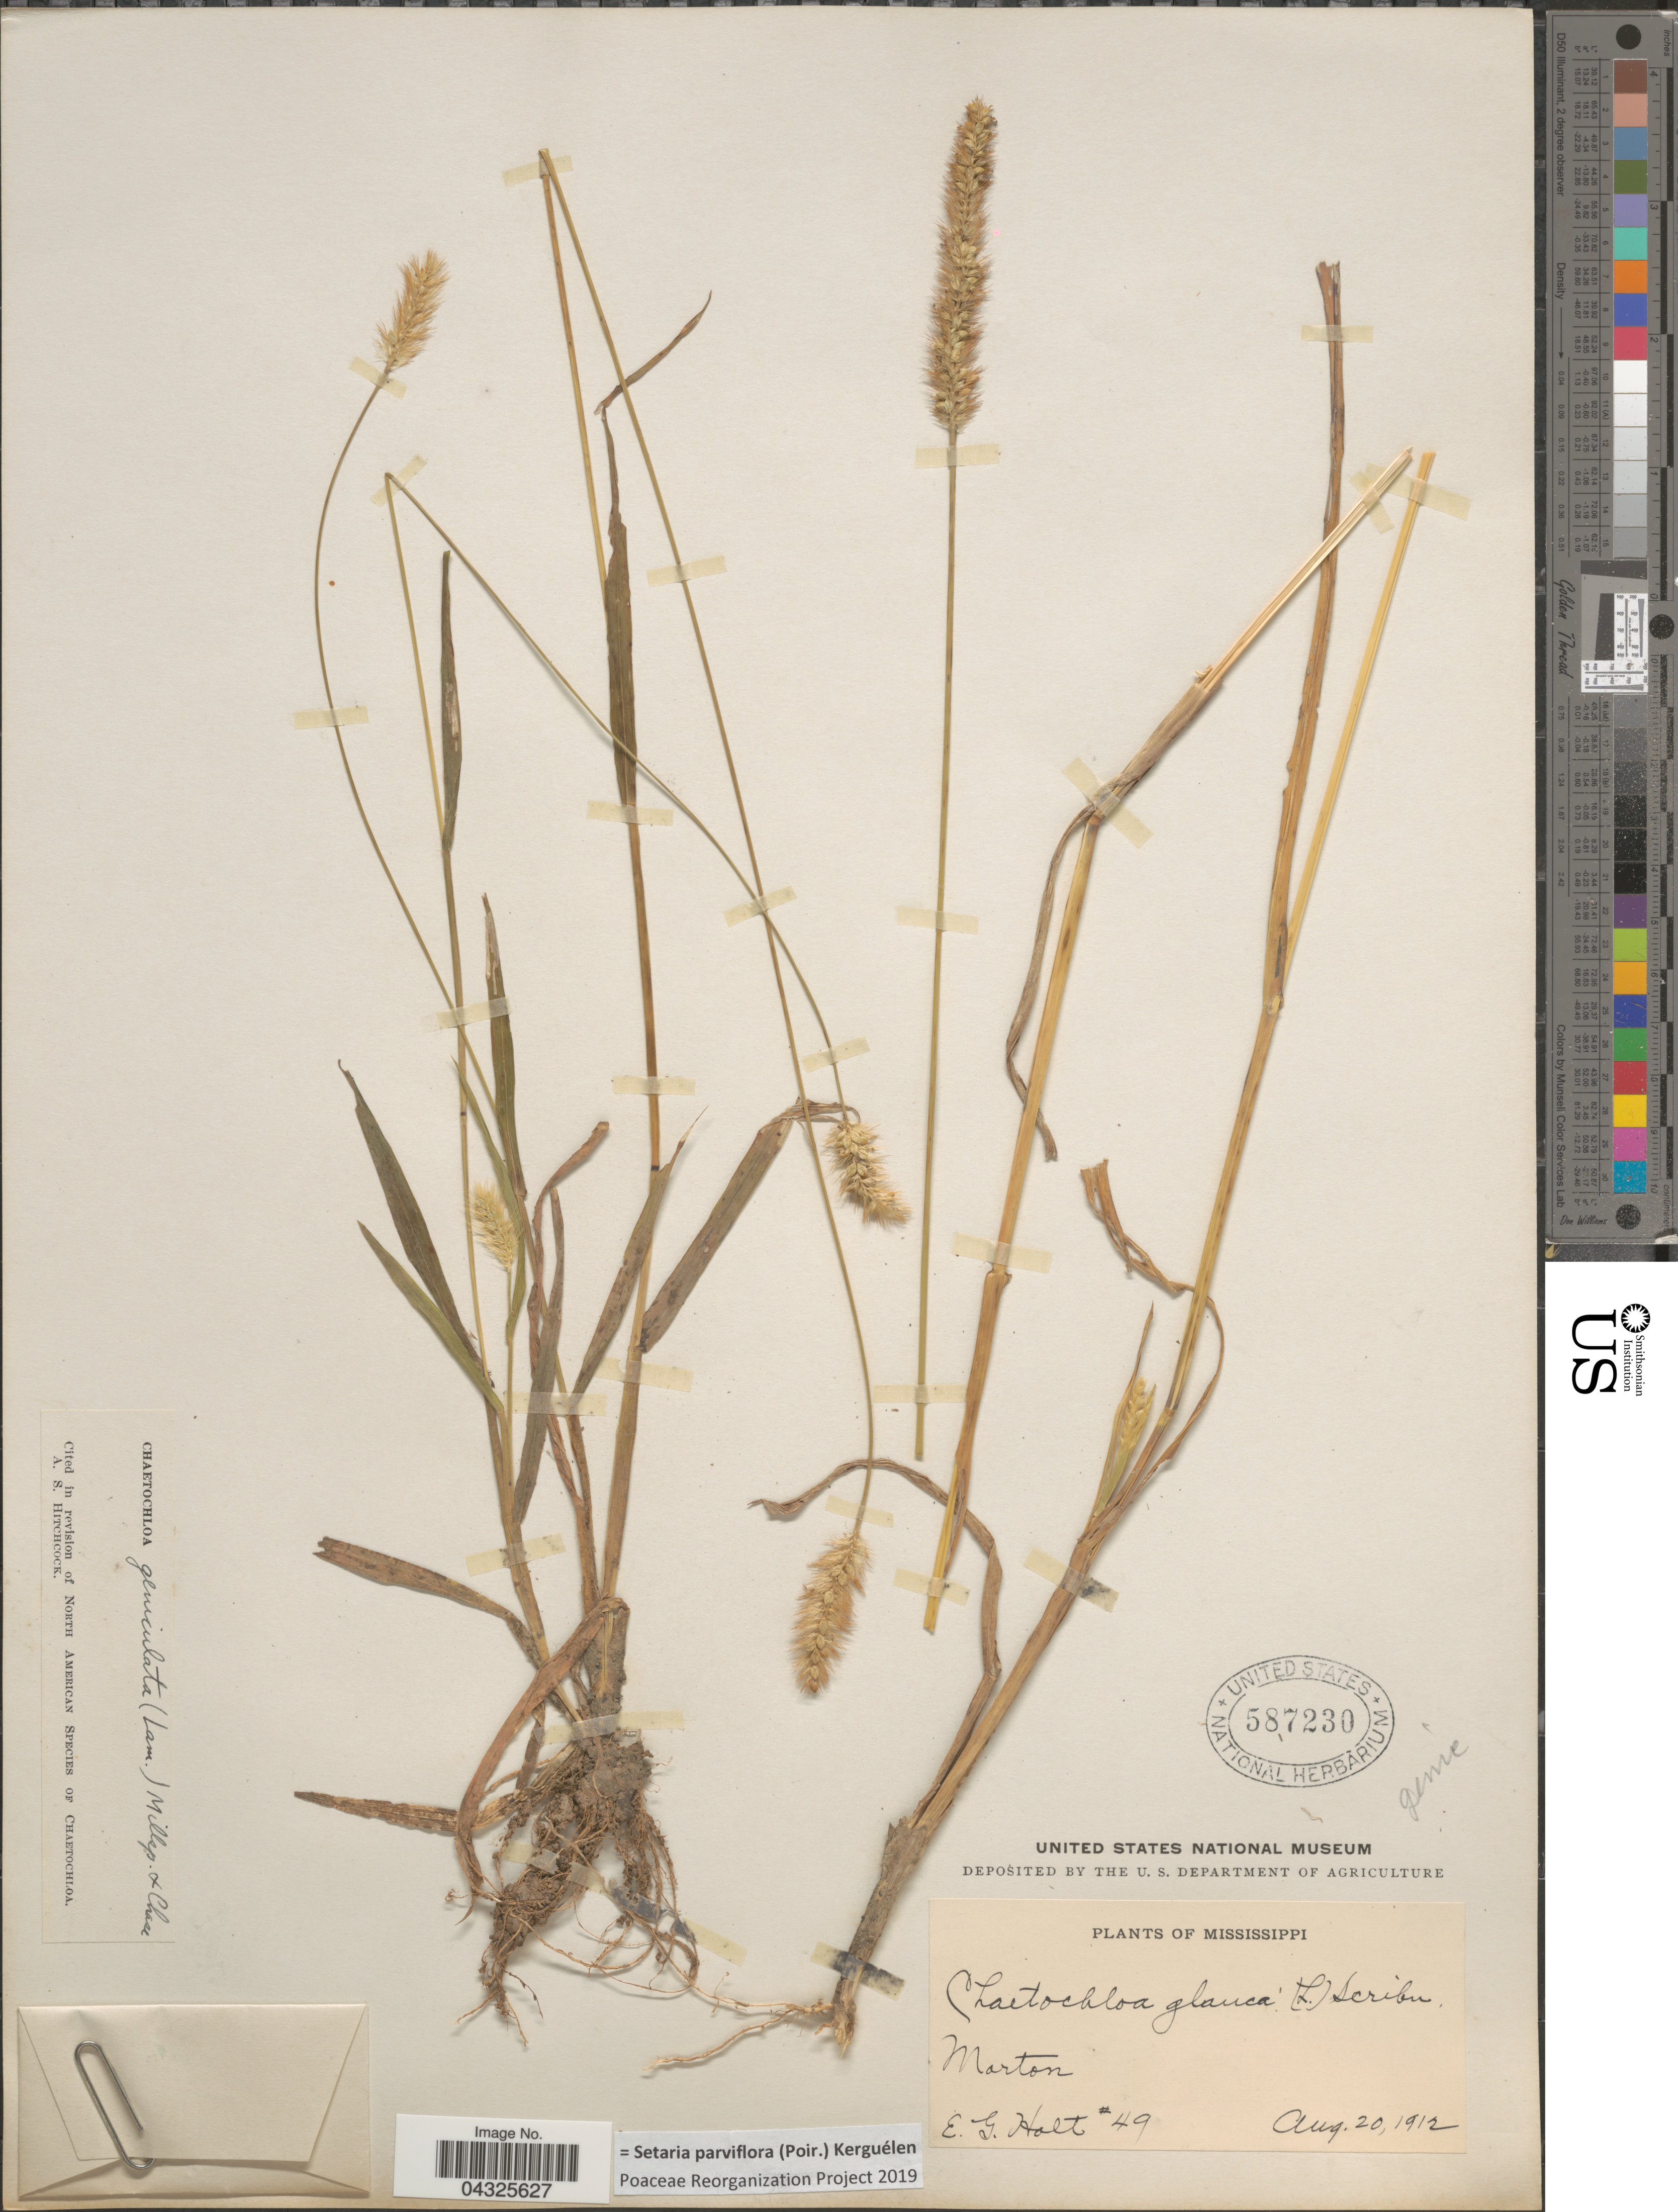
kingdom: Plantae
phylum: Tracheophyta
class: Liliopsida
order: Poales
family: Poaceae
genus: Setaria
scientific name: Setaria parviflora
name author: (Poir.) Kerguélen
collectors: E. G. Holt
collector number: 49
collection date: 1912-08-20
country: United States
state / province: Mississippi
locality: Morton.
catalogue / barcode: US 587230